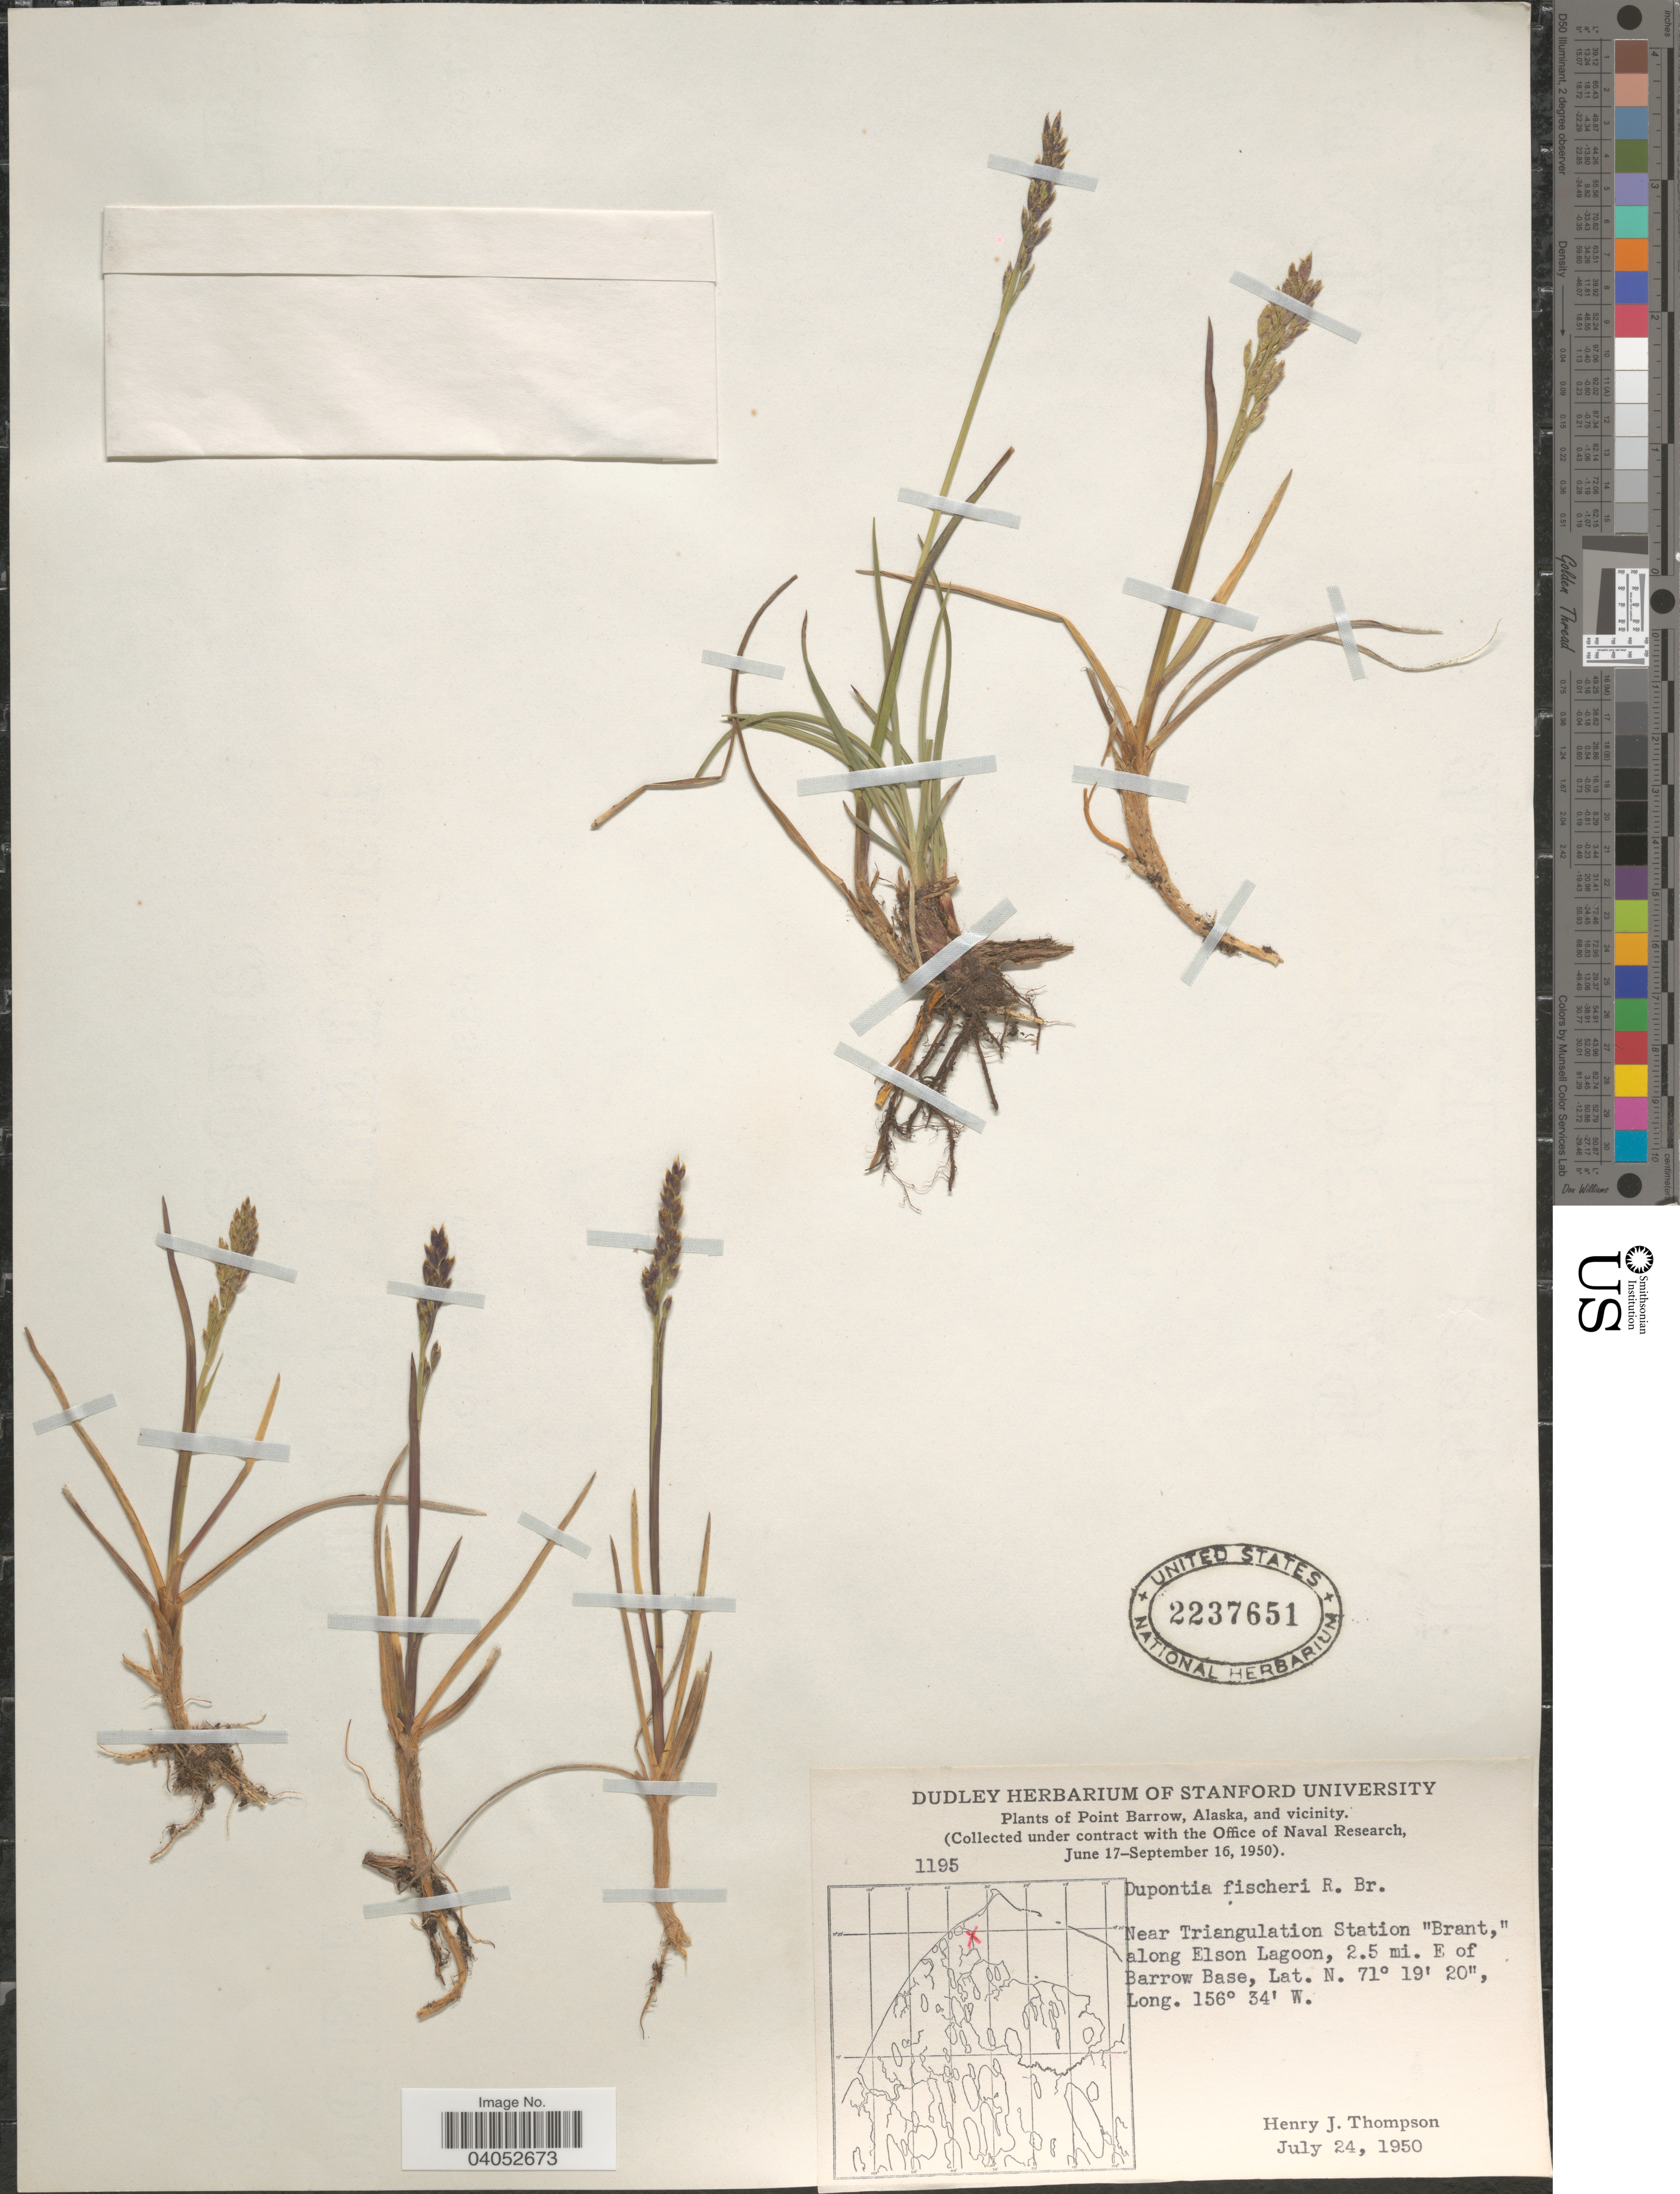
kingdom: Plantae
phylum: Tracheophyta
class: Liliopsida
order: Poales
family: Poaceae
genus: Dupontia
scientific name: Dupontia micrantha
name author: Holm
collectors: H. J. Thompson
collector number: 1195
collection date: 1950-07-24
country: United States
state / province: Alaska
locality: Point Barrow and vicinity. Near Triangulation Station "Brant," along Elson Lagoon, 2.5 mi. E of Barrow Base.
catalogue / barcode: US 2237651